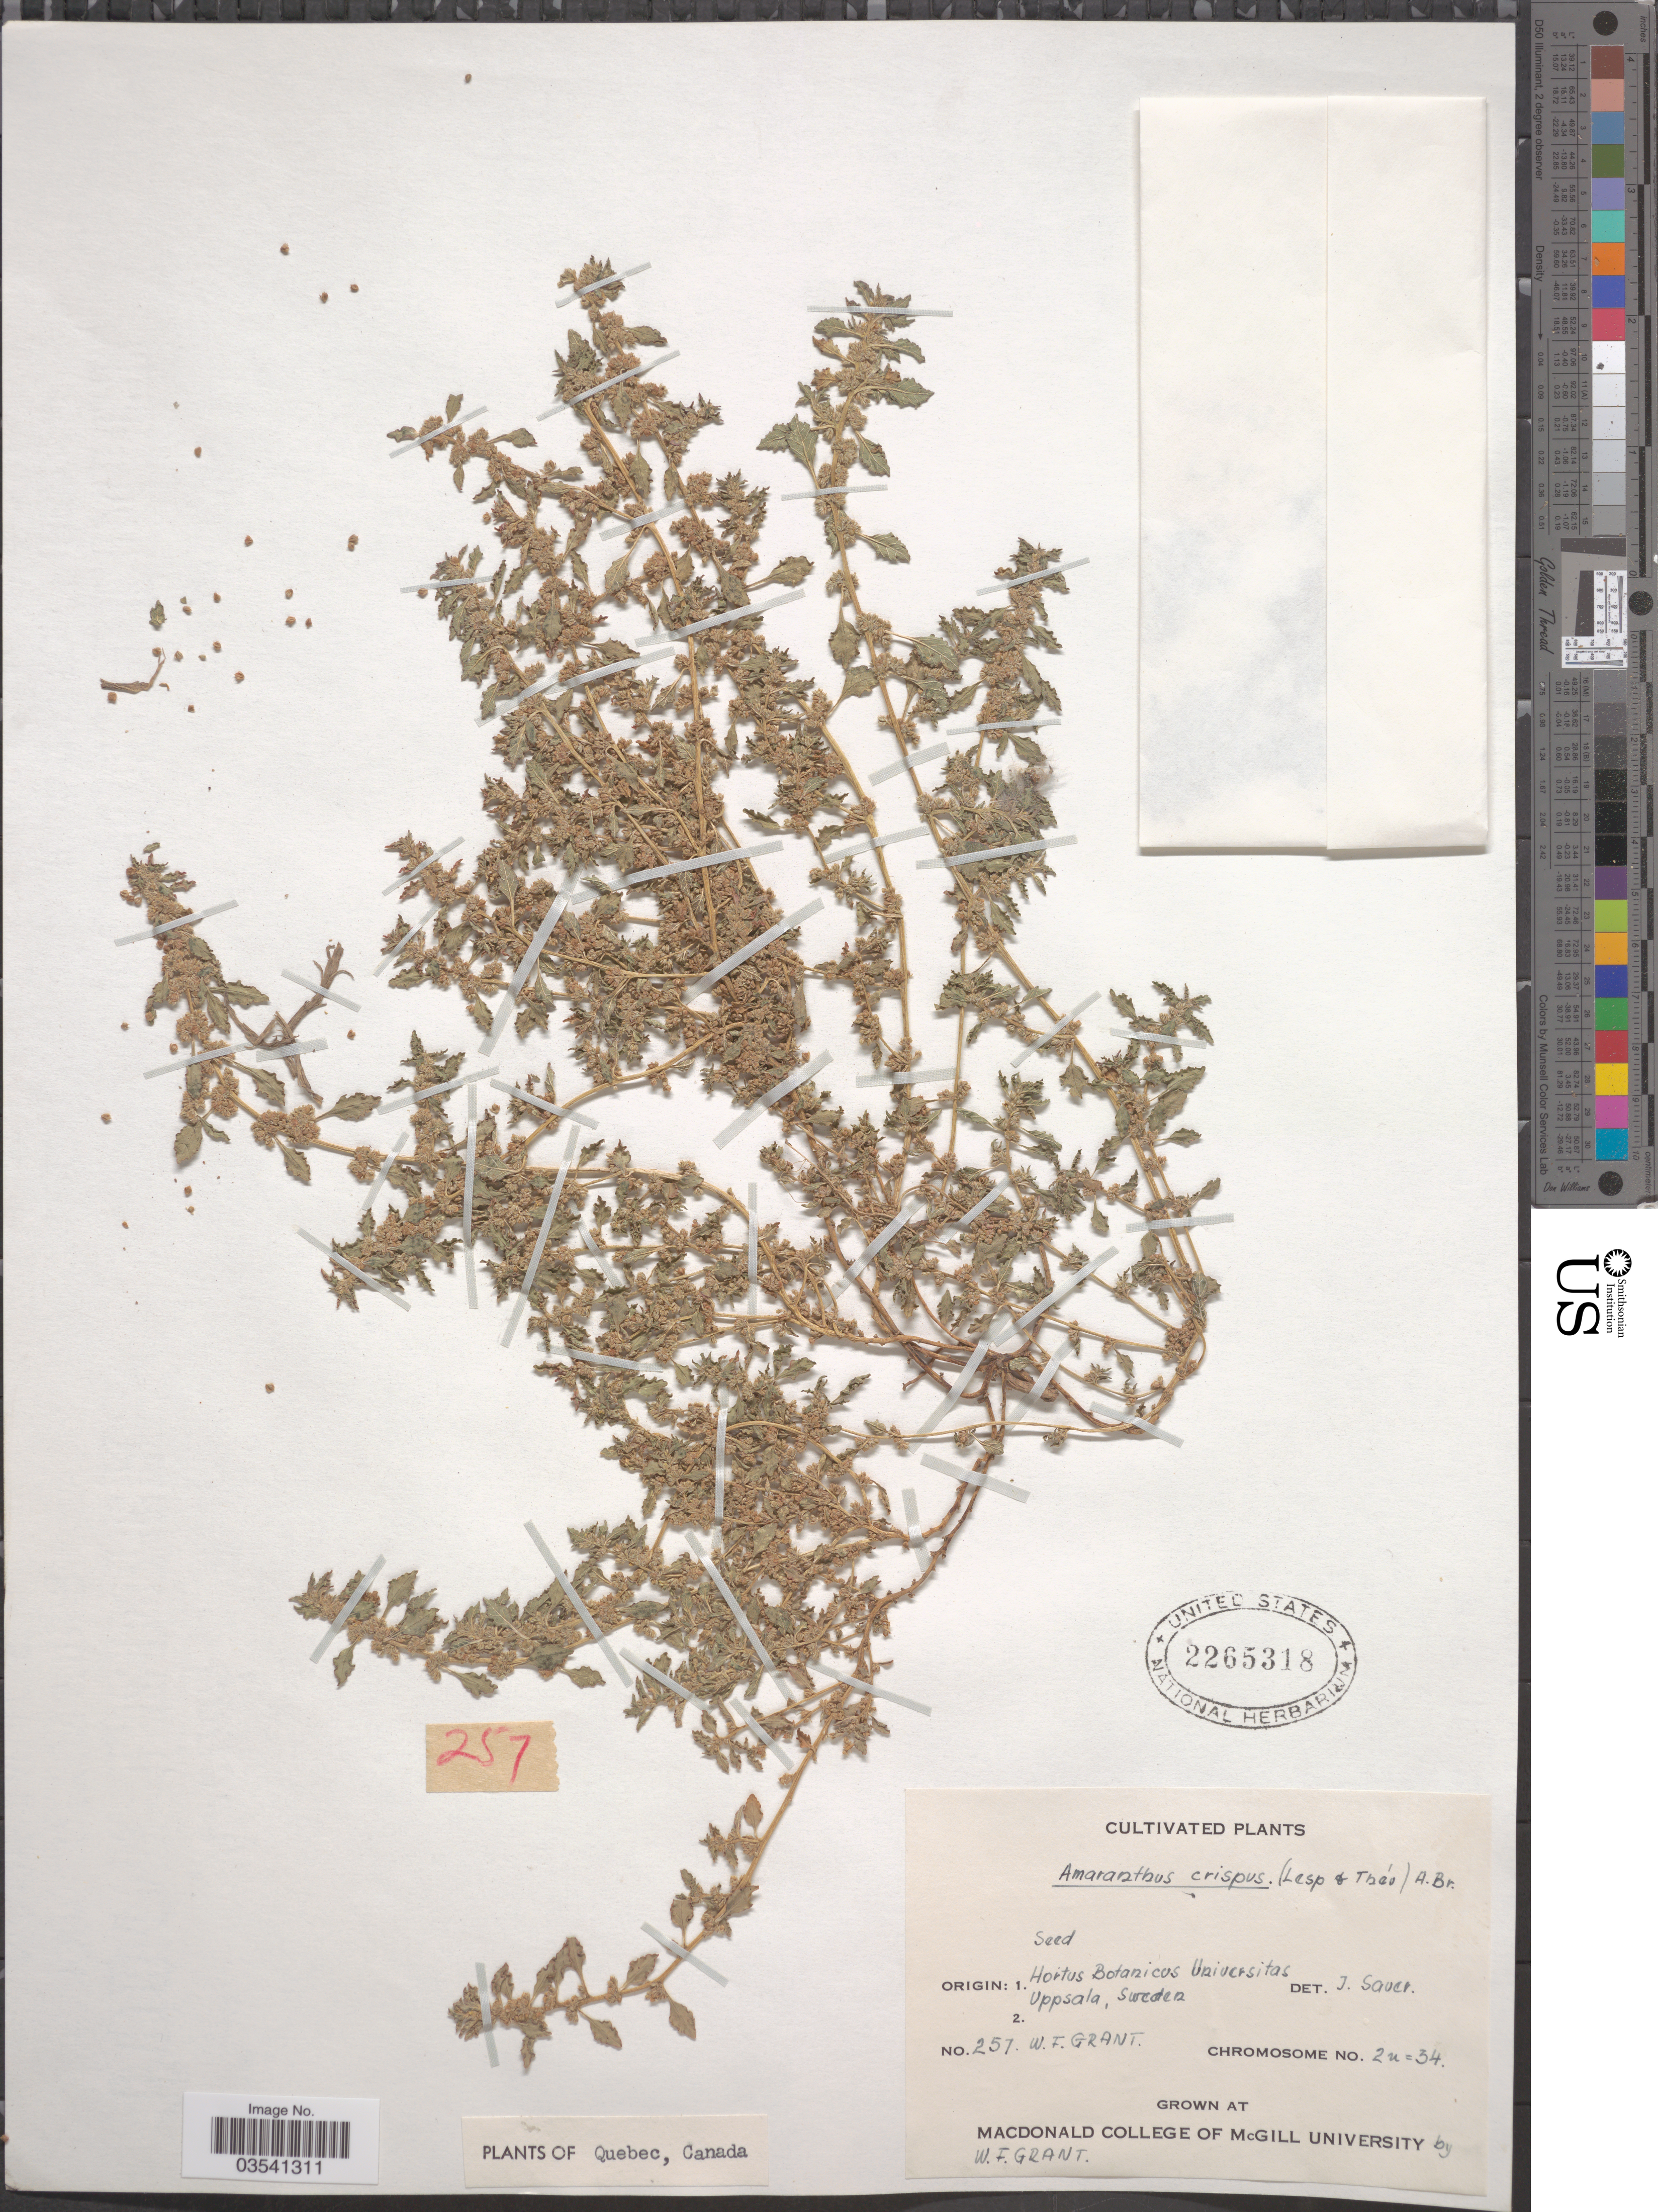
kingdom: Plantae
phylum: Tracheophyta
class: Magnoliopsida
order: Caryophyllales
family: Amaranthaceae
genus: Amaranthus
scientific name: Amaranthus crispus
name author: (Lesp. & Thévenau) A. Braun ex J.M. Coult. & S. Watson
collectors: W. Grant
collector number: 257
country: Canada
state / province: Quebec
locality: Grown at MacDonald College of McGill University.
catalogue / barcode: US 2265318